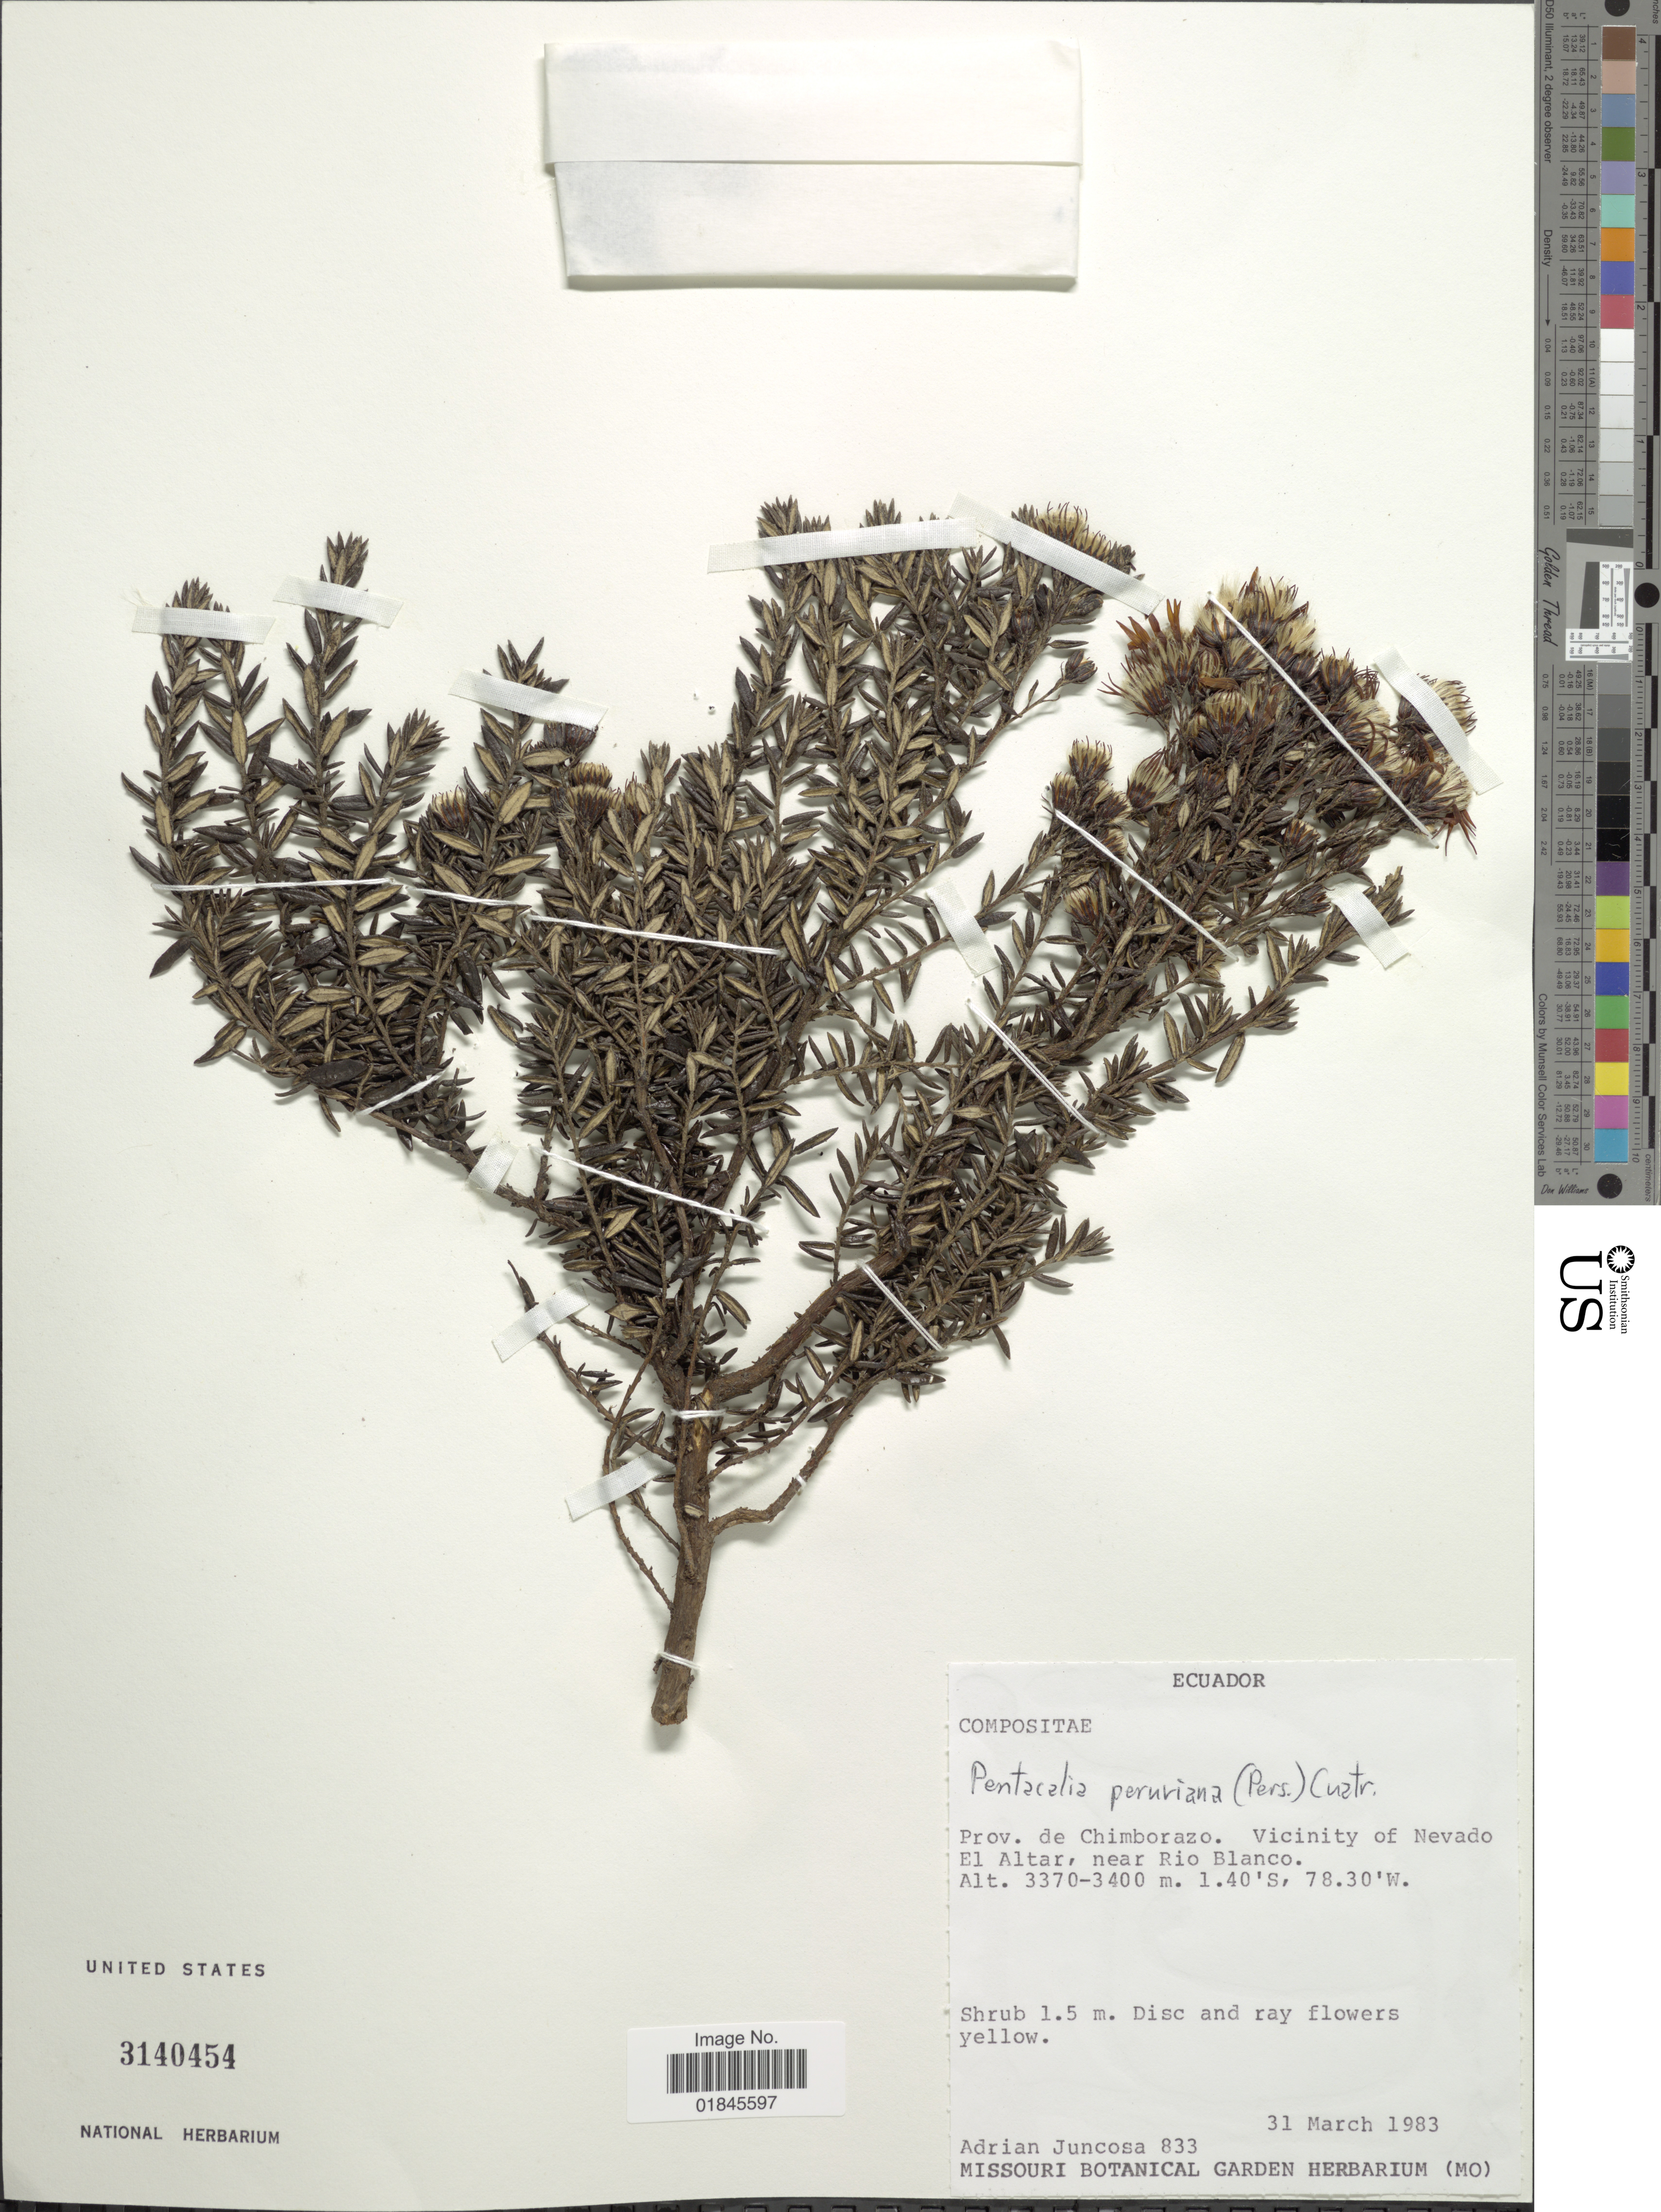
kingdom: Plantae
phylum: Tracheophyta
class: Magnoliopsida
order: Asterales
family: Asteraceae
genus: Pentacalia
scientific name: Pentacalia peruviana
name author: (Pers.) Cuatrec.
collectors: A. Juncosa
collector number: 833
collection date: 1983-03-31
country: Ecuador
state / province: Chimborazo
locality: Prov. de Chimborazo. Vicinity of Nevado El Altar, near Rio Blanco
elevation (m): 3370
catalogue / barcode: US 3140454